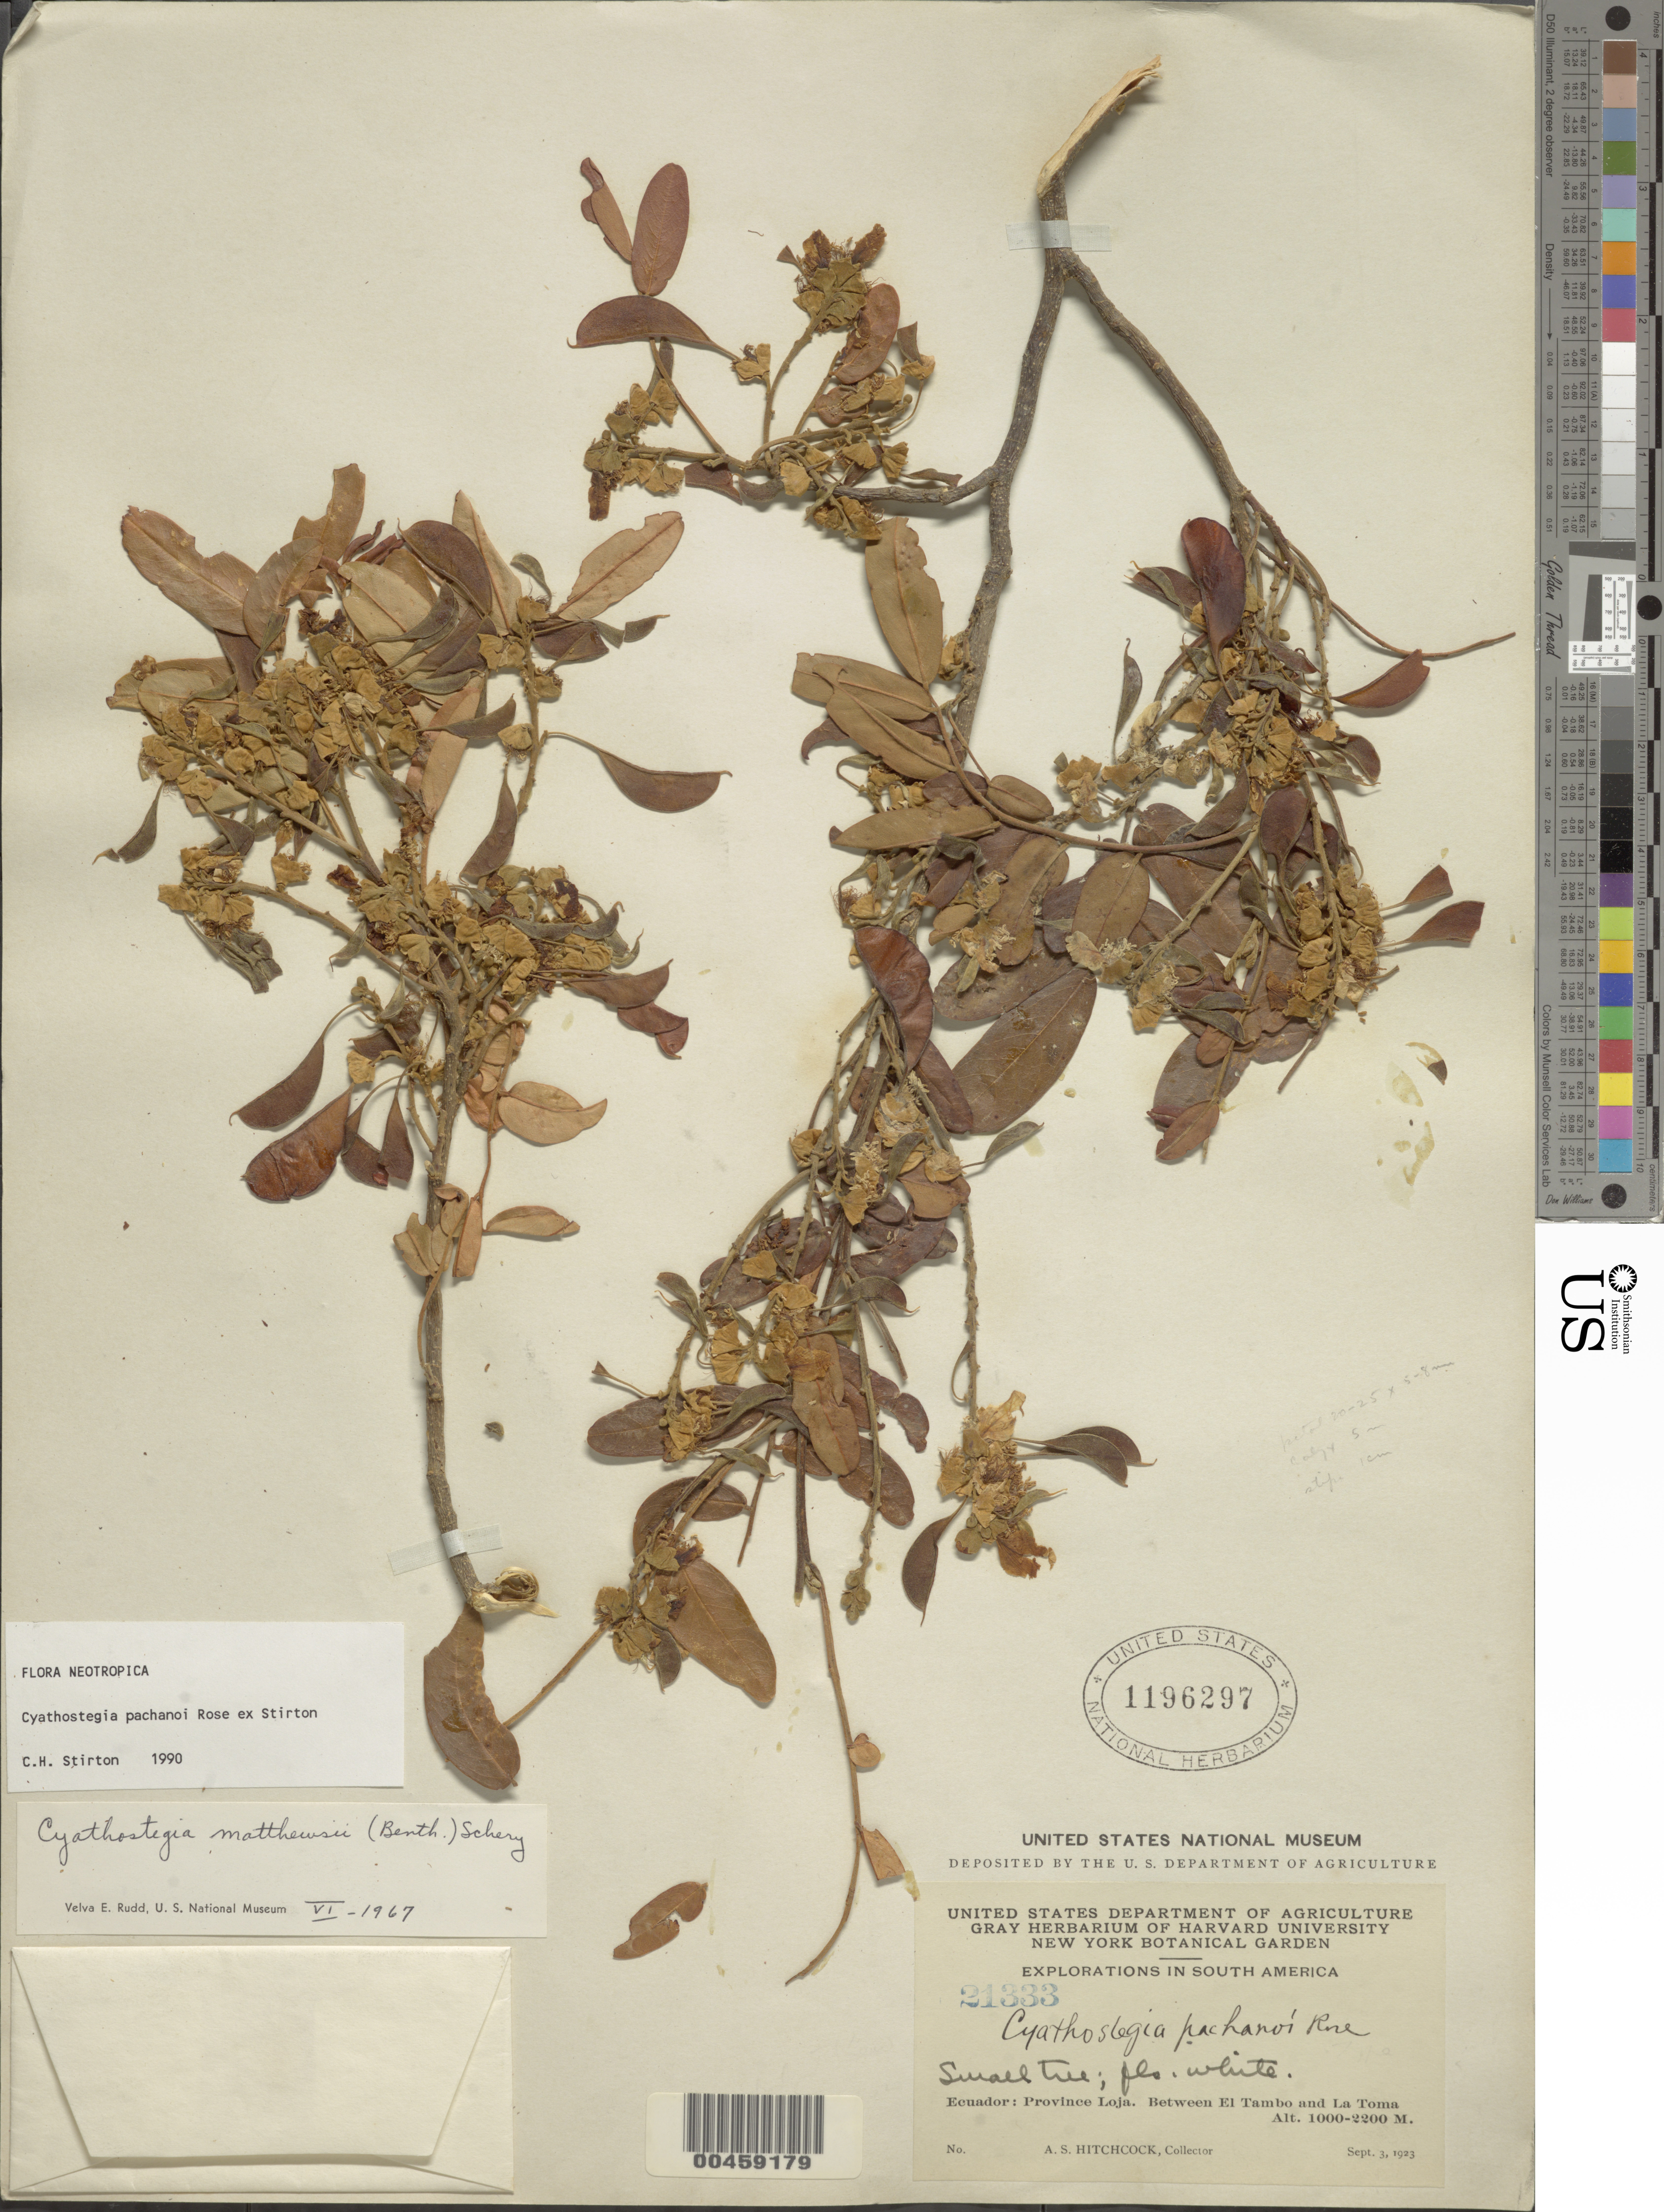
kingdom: Plantae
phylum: Tracheophyta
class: Magnoliopsida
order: Fabales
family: Fabaceae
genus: Cyathostegia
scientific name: Cyathostegia pachanoi Rose ex C.H. Stirt., ined.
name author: Rose ex C.H. Stirt.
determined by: Stirton, Charles H.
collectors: A. S. Hitchcock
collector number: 21333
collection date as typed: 03 Sep 1923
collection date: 1923-09-03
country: Ecuador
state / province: Loja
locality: Between El Tambo and La Toma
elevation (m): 1000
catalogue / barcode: US 1196297